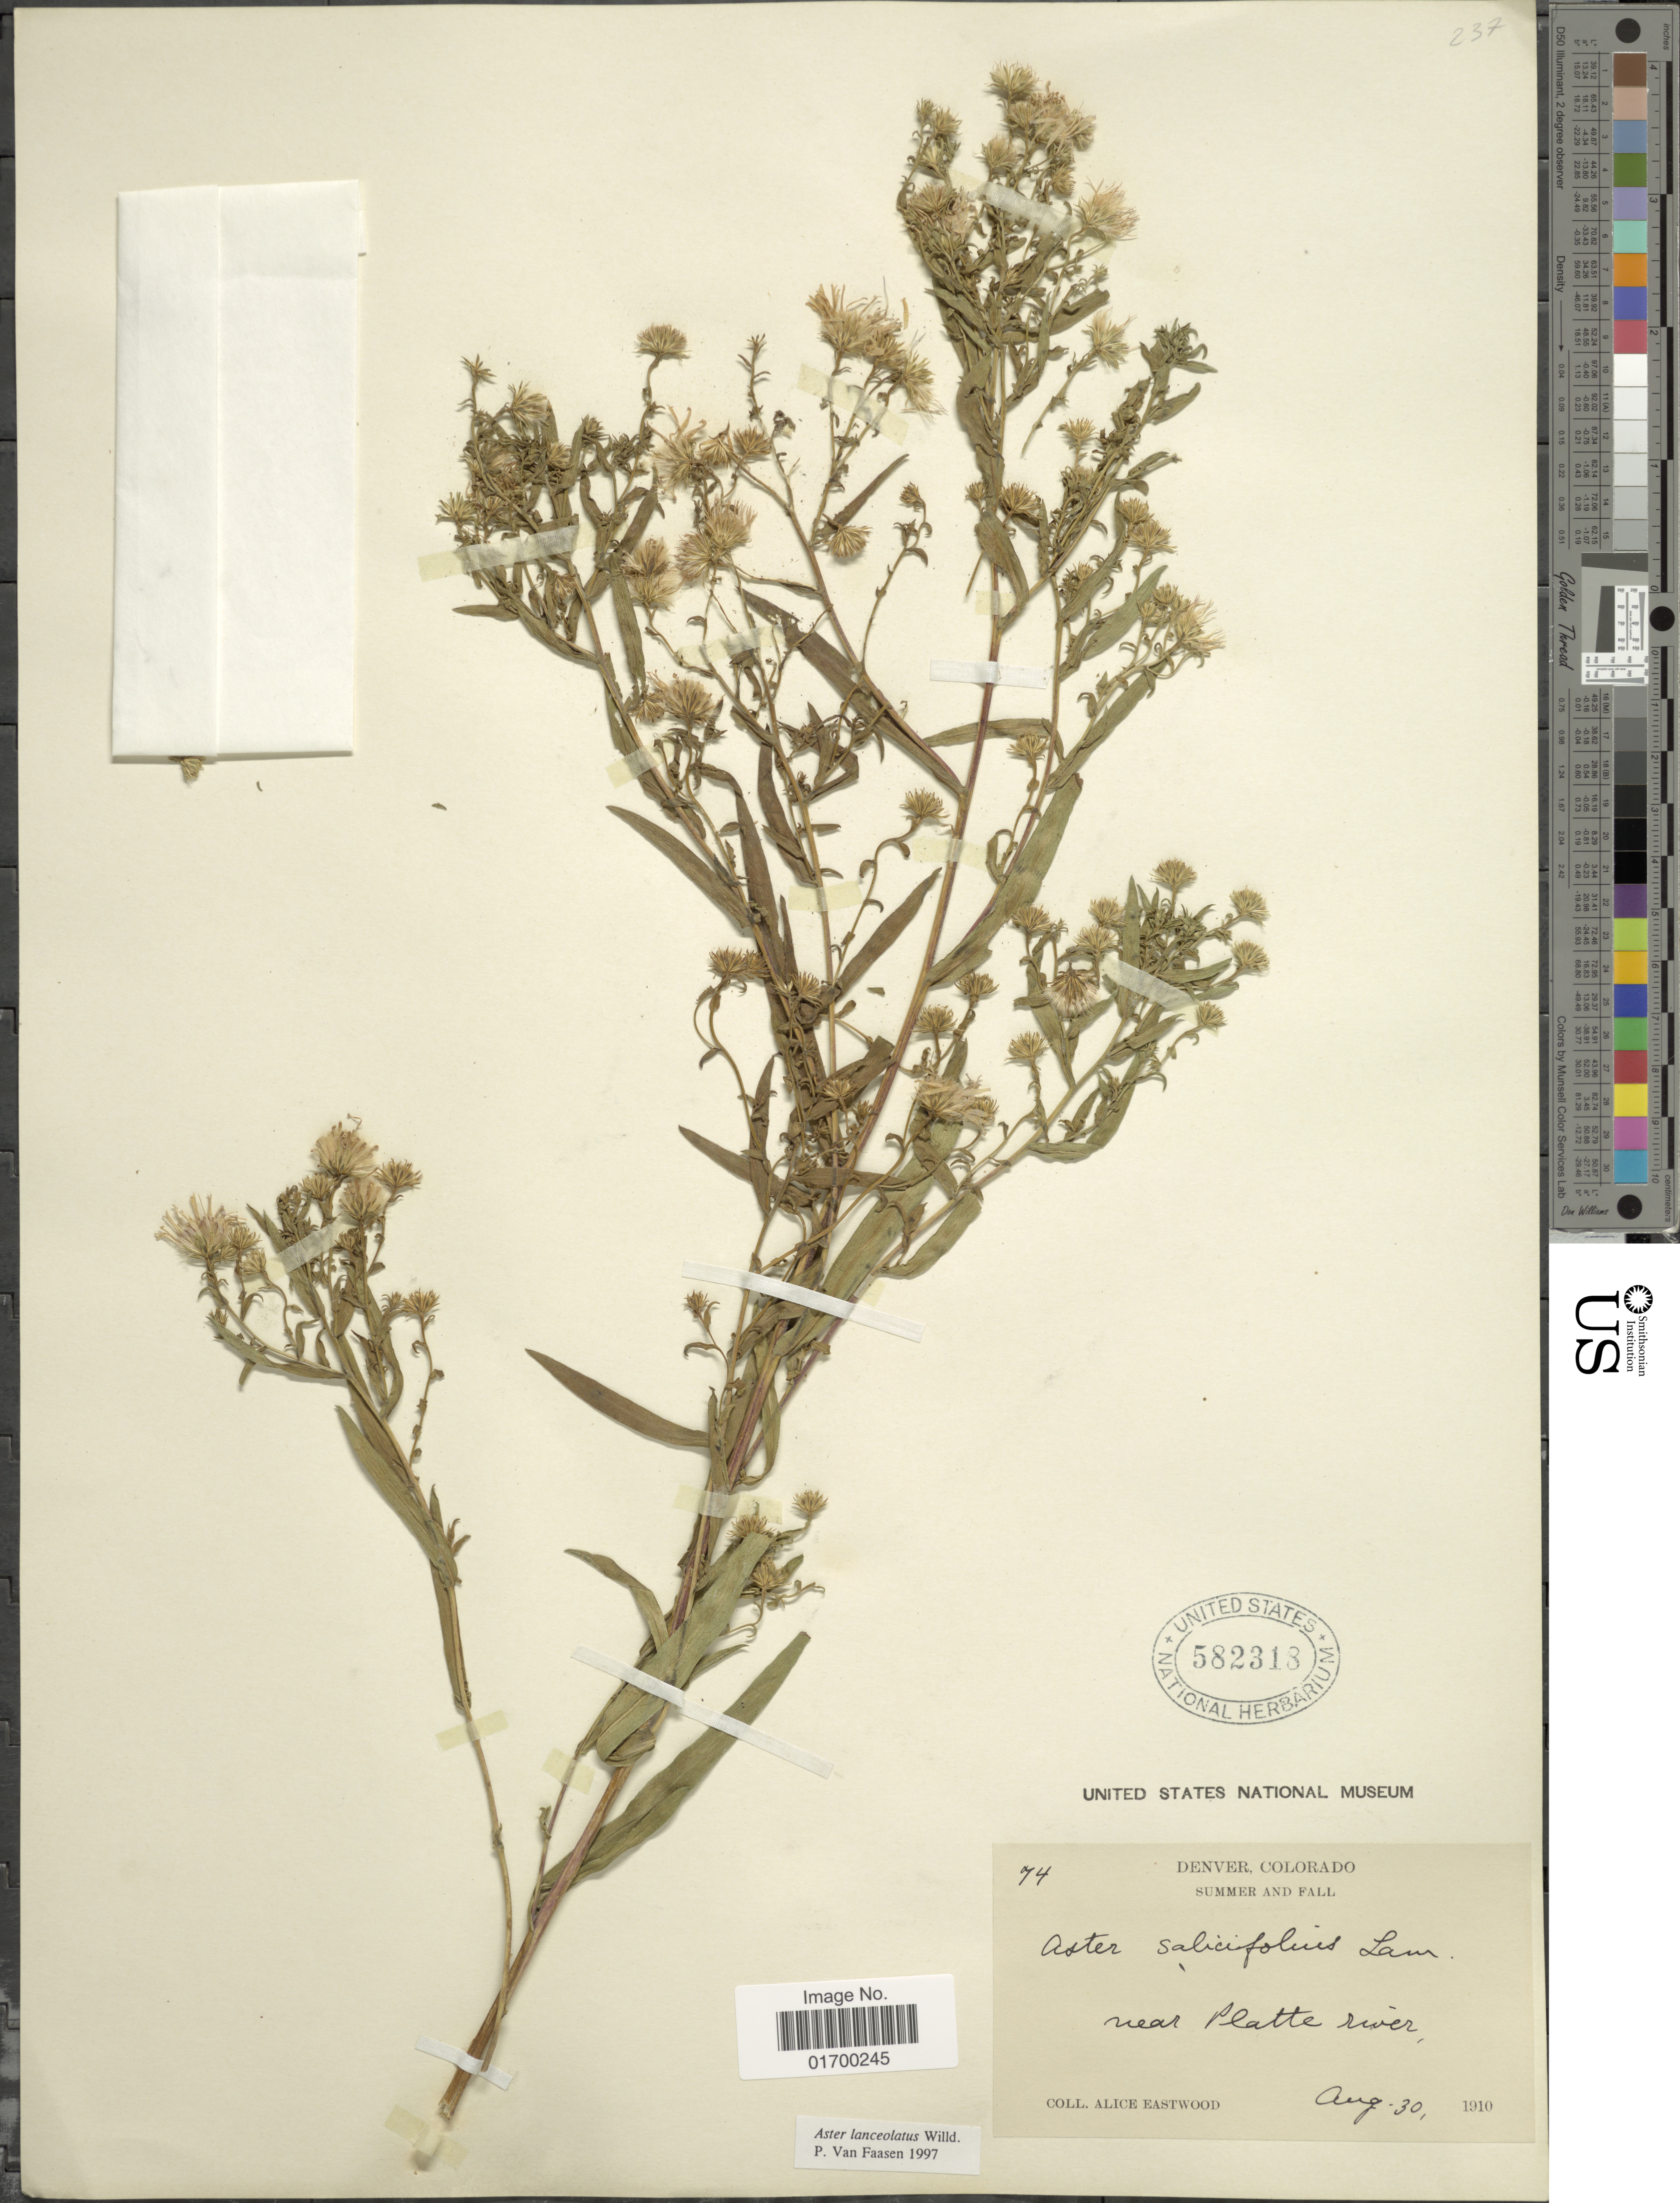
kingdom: Plantae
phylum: Tracheophyta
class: Magnoliopsida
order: Asterales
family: Asteraceae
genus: Symphyotrichum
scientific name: Symphyotrichum lanceolatum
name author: (Willd.) G.L. Nesom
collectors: A. Eastwood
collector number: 74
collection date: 1910-08-30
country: United States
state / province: Colorado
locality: Denver, Summer and Fall, near Platte River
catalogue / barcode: US 582318